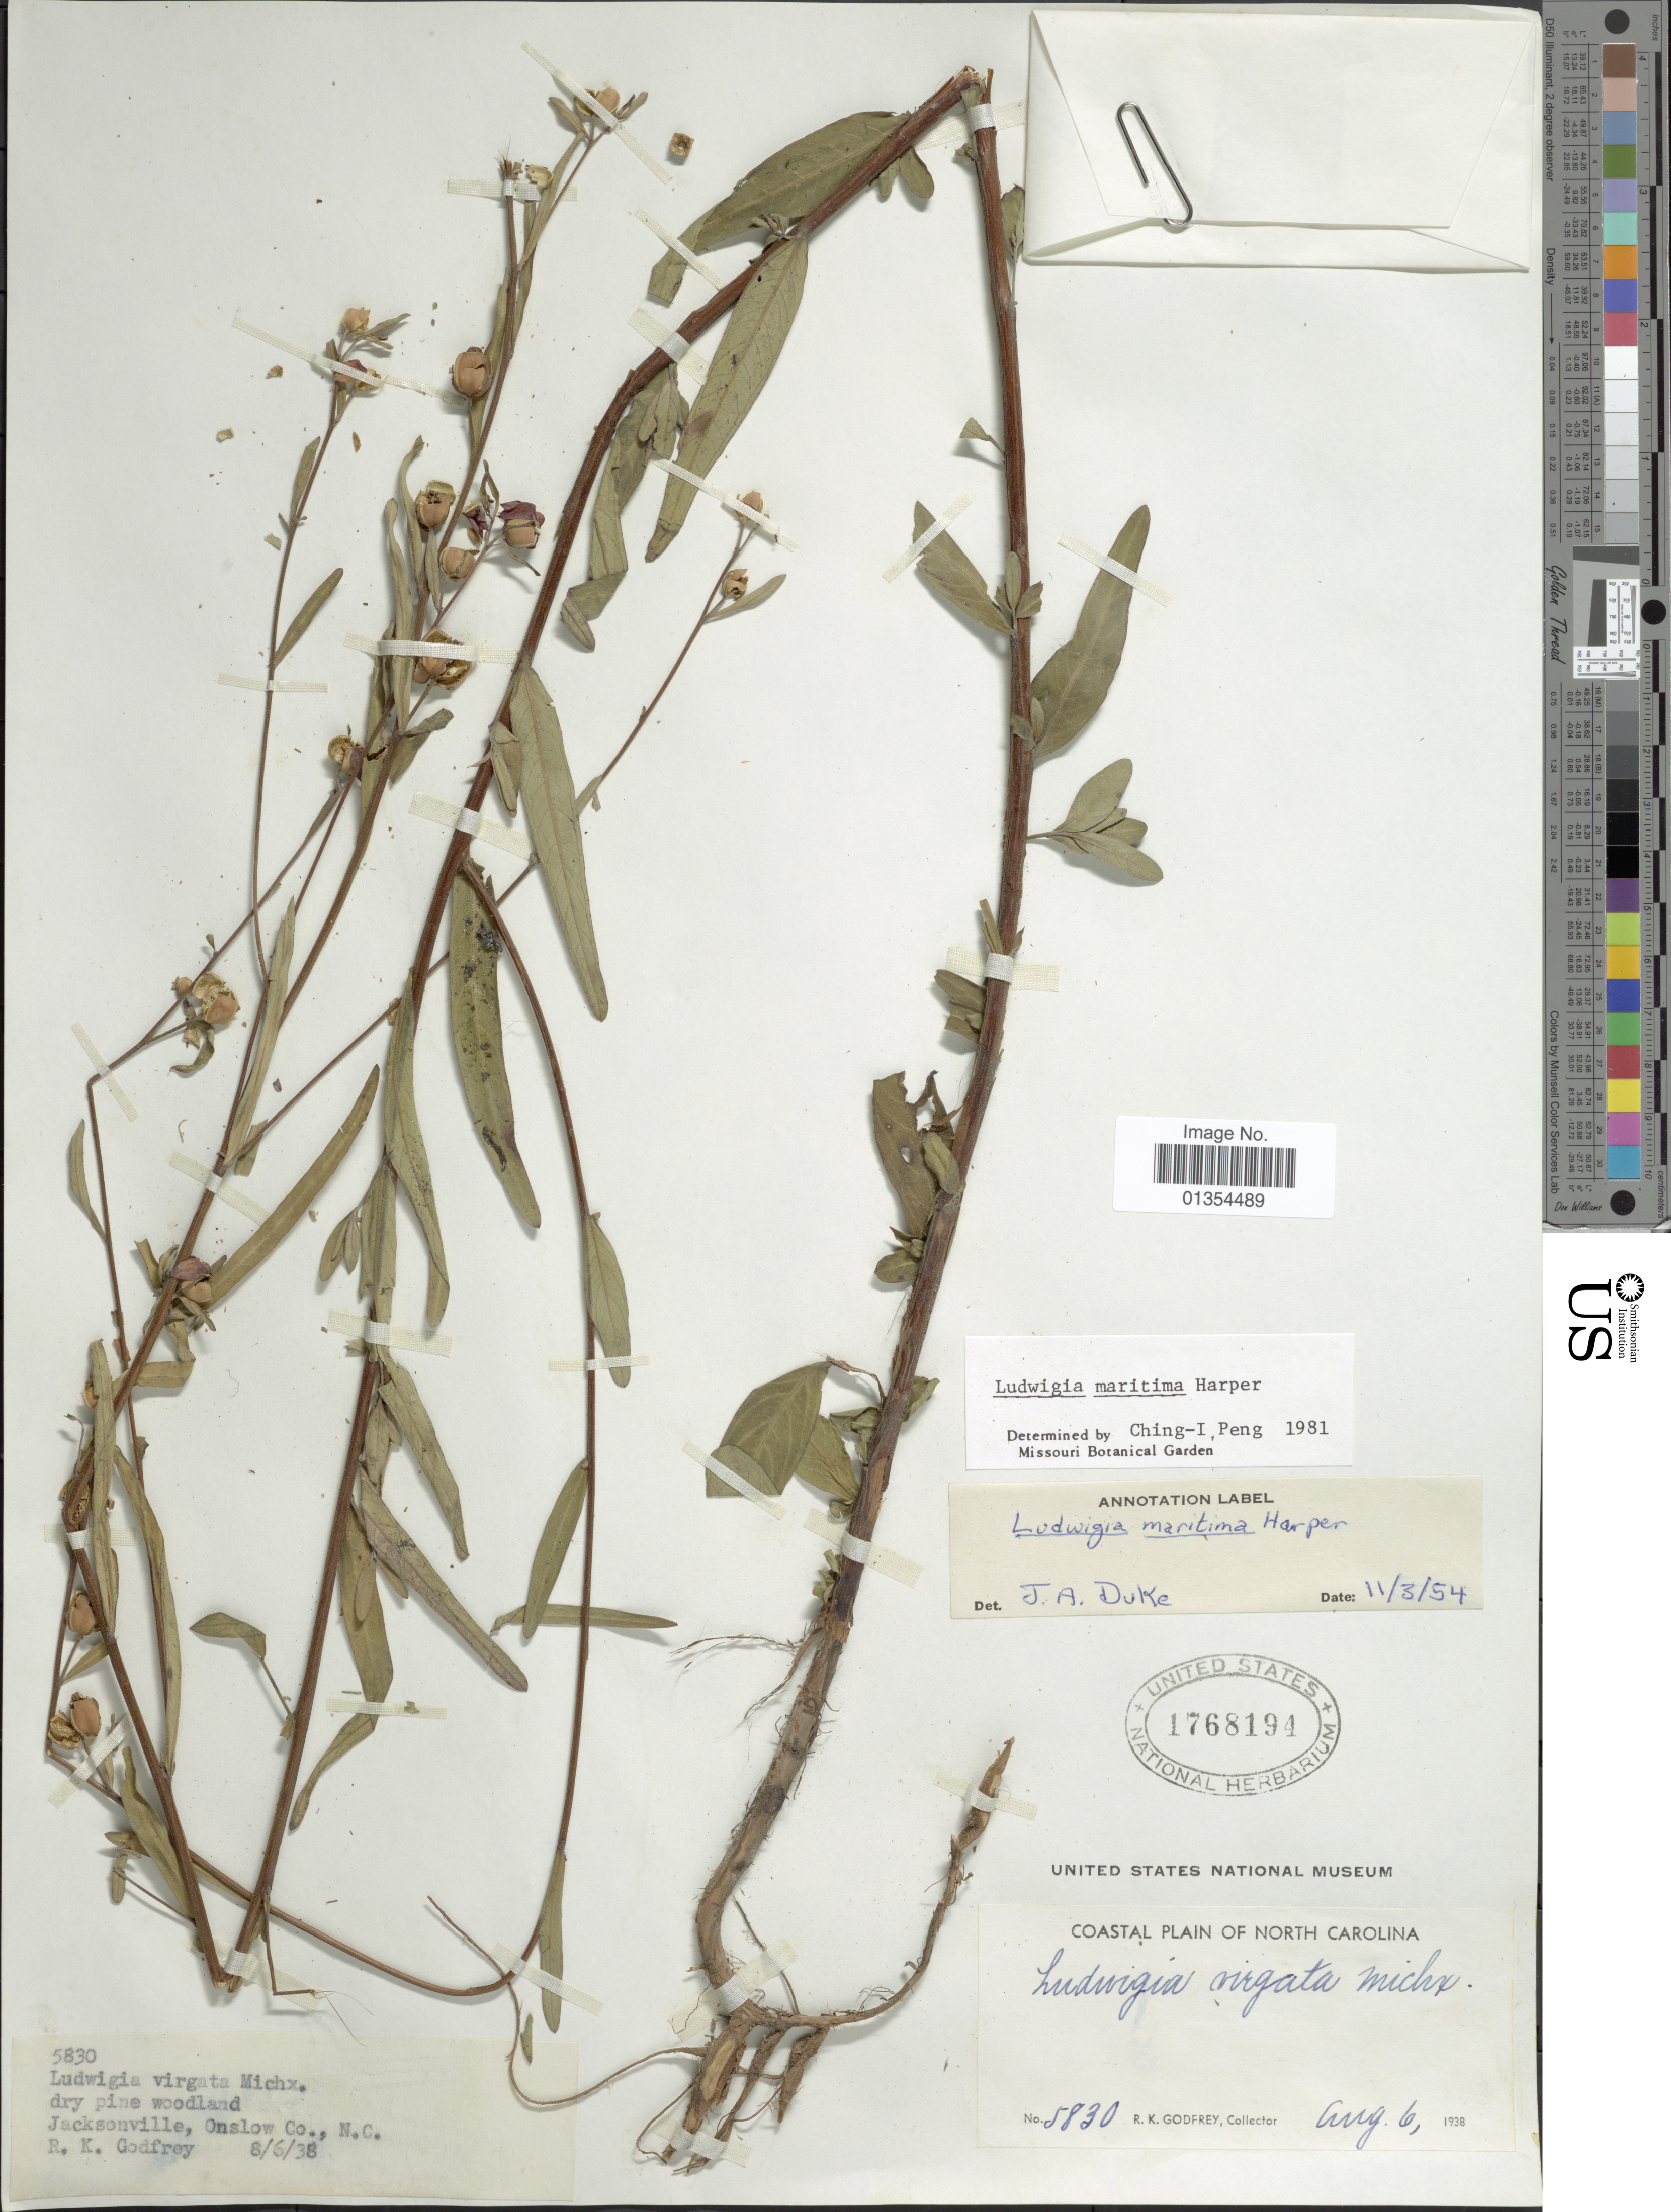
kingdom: Plantae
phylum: Tracheophyta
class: Magnoliopsida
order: Myrtales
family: Onagraceae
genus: Ludwigia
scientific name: Ludwigia maritima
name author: R.M. Harper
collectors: R. K. Godfrey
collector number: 5830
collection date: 1938-08-06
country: United States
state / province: North Carolina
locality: Coastal Plain of North Carolina, Jacksonville, Onslow Co., N.C.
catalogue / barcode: US 1768194